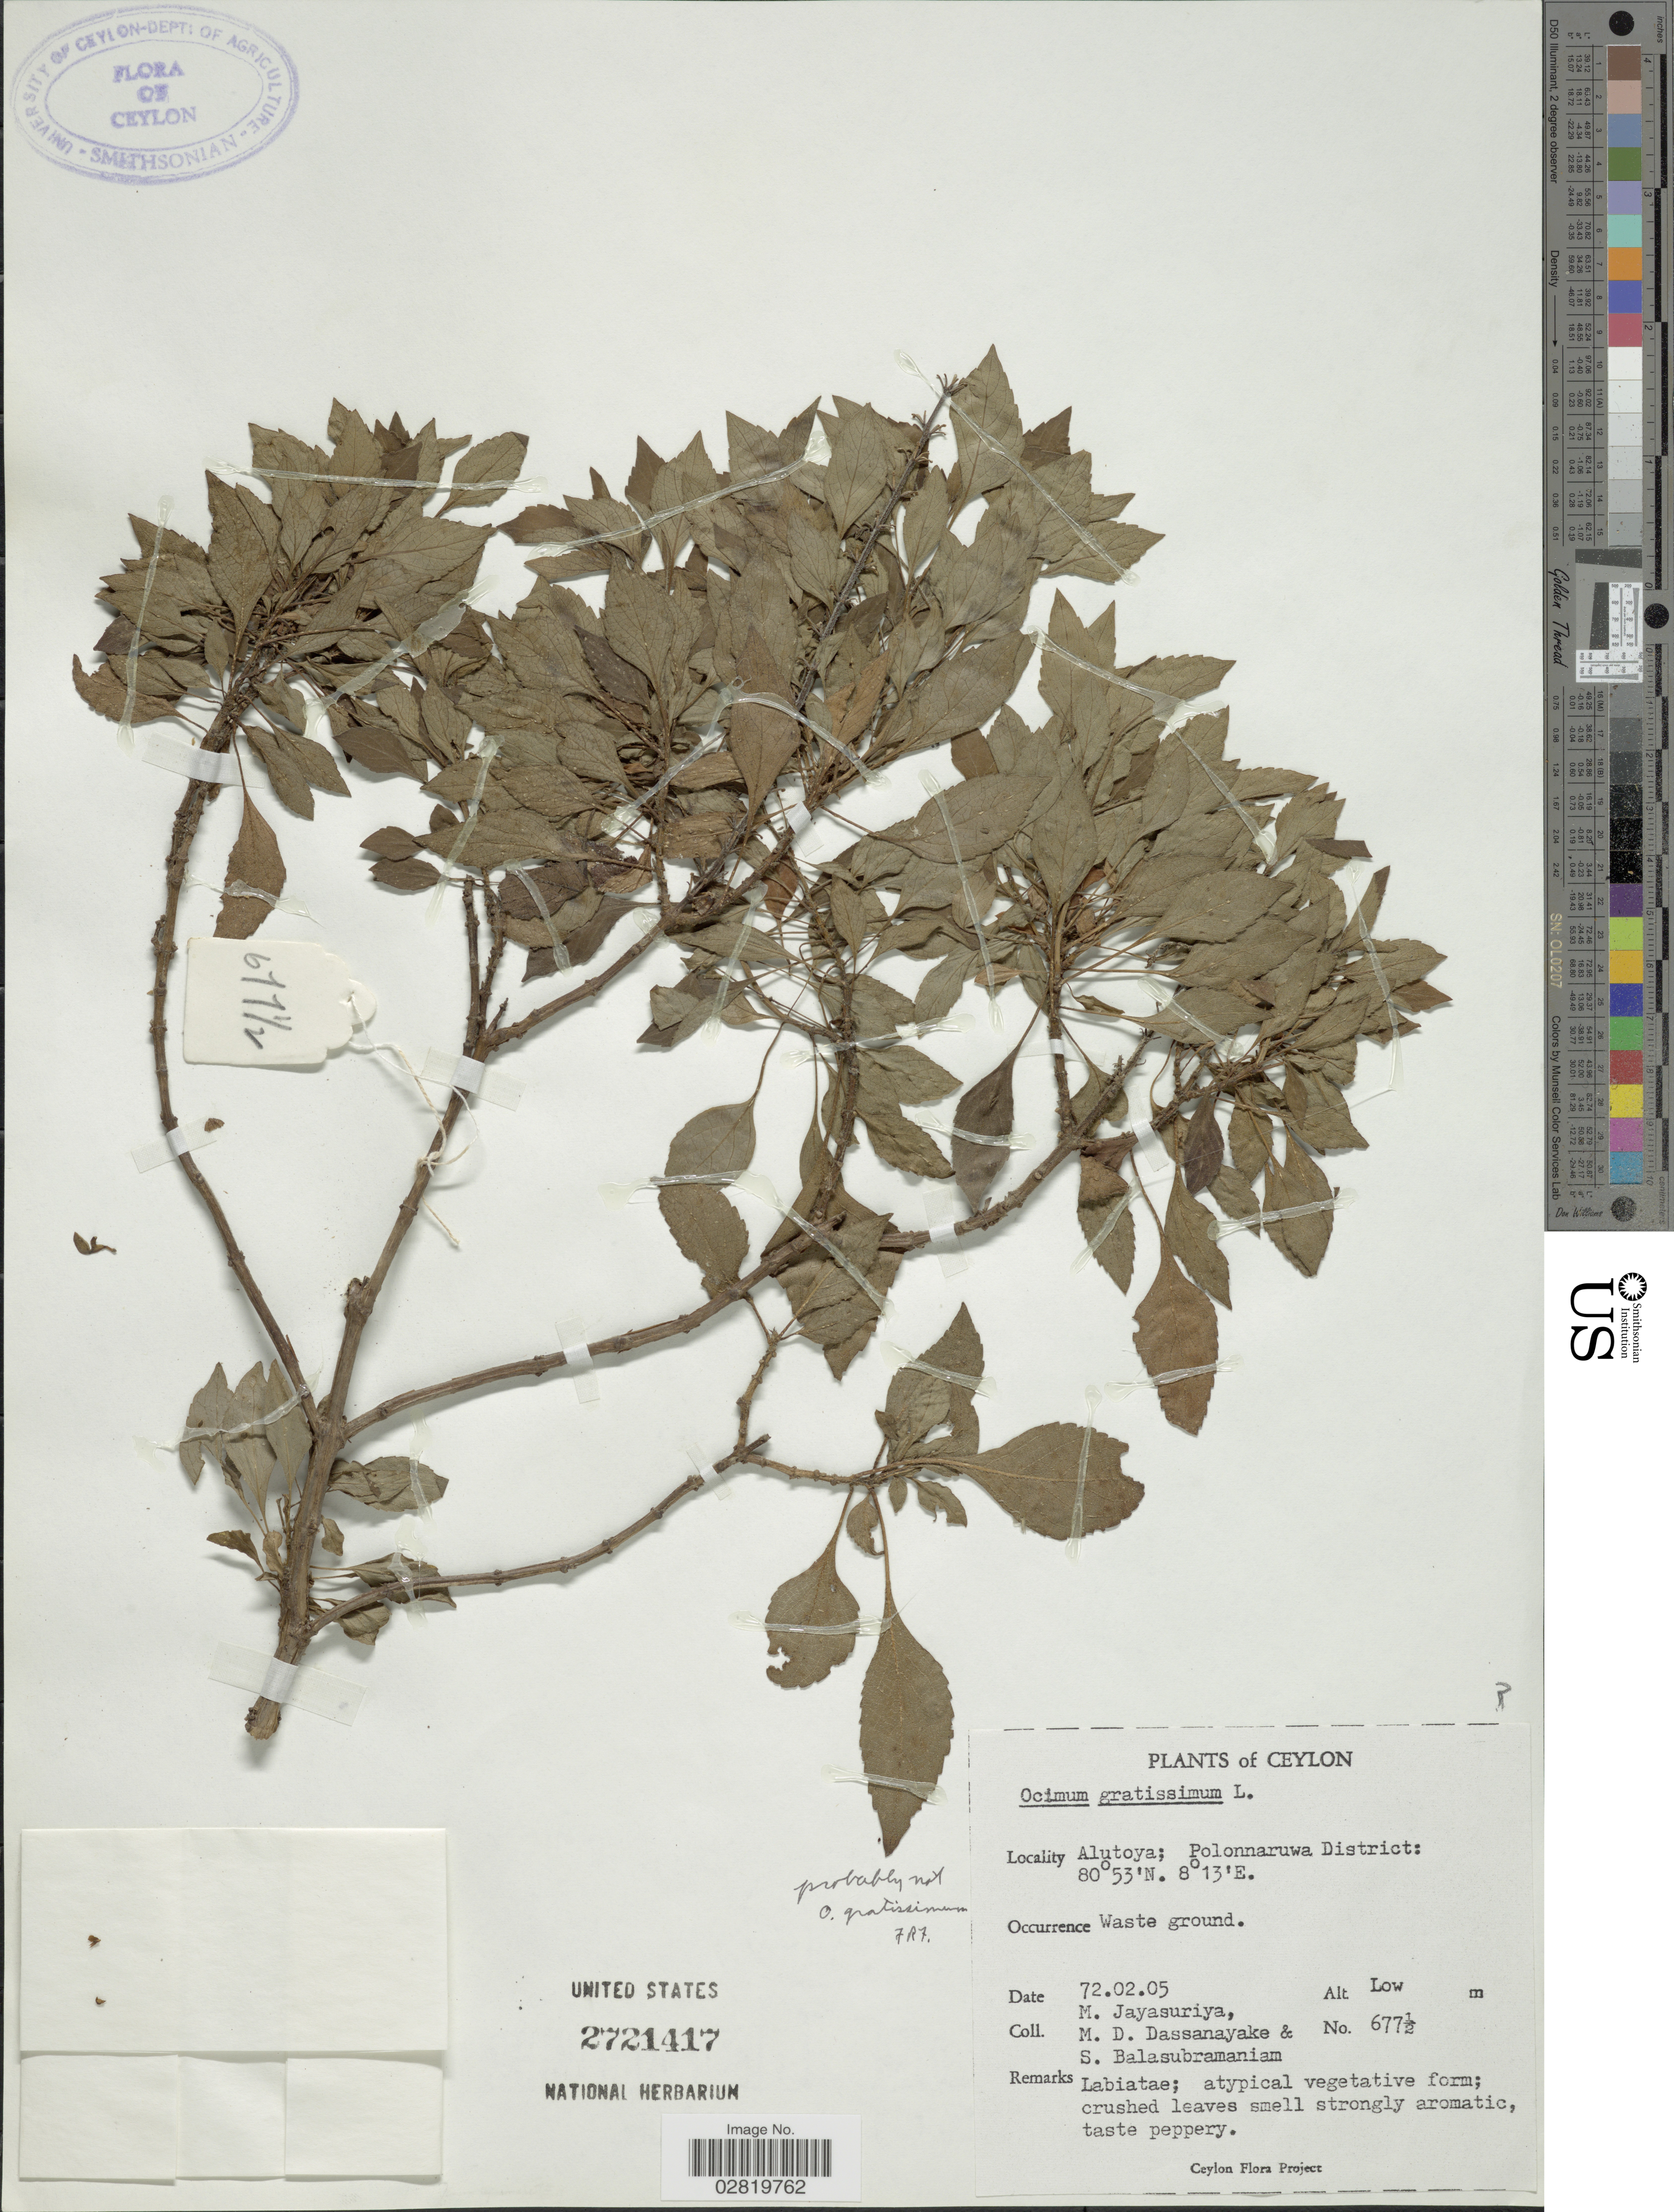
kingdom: Plantae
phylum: Tracheophyta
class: Magnoliopsida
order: Lamiales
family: Lamiaceae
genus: Ocimum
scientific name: Ocimum sp.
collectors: M. Jayasuriya, M. D. Dassanayake & S. Balasubramaniam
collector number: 667½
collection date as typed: Transcribed d/m/y: 5/2/72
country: Sri Lanka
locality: Ceylon, Alutoya; Polonnaruwa District.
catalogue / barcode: US 2721417